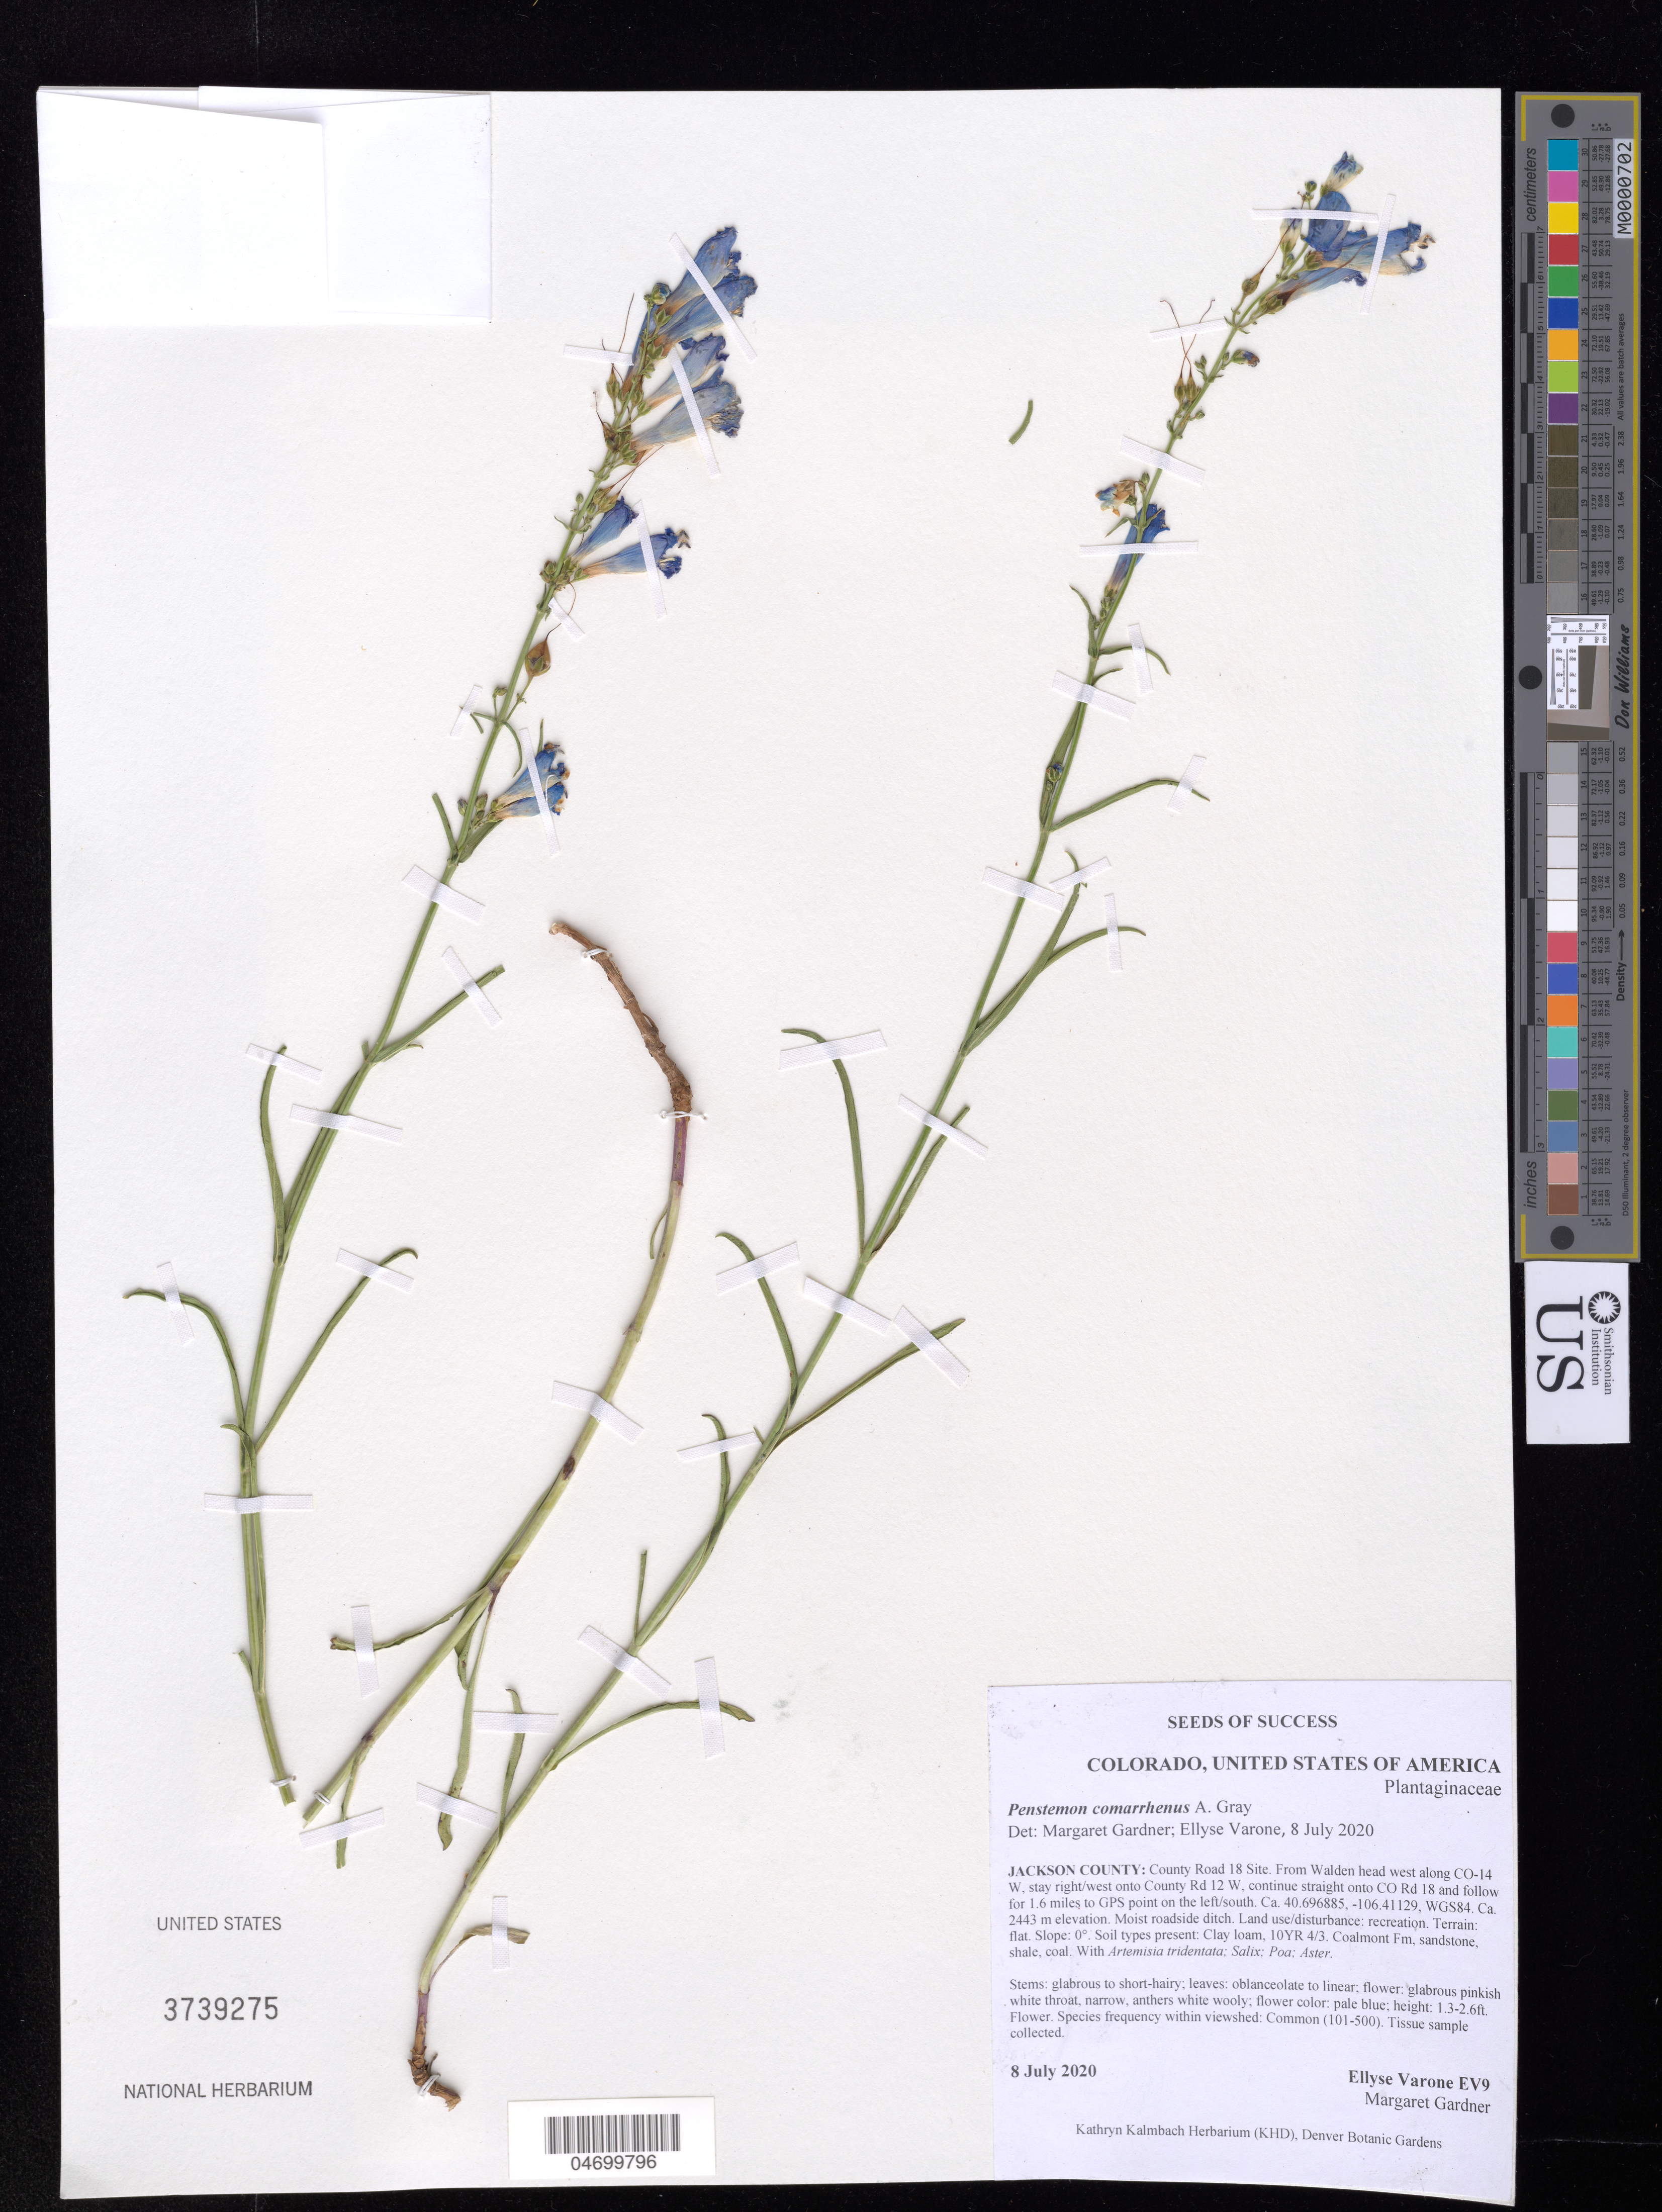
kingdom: Plantae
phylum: Tracheophyta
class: Magnoliopsida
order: Lamiales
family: Plantaginaceae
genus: Penstemon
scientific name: Penstemon comarrhenus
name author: A. Gray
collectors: E. Varone & M. Gardner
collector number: EV9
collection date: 2020-07-08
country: United States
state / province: Colorado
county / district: Jackson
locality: Country Road 18 Site.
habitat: Moist roadside ditch.Clay loam soil. With Artemisia tridentata, Salix, Poa, Aster.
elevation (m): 2443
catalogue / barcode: US 3739275